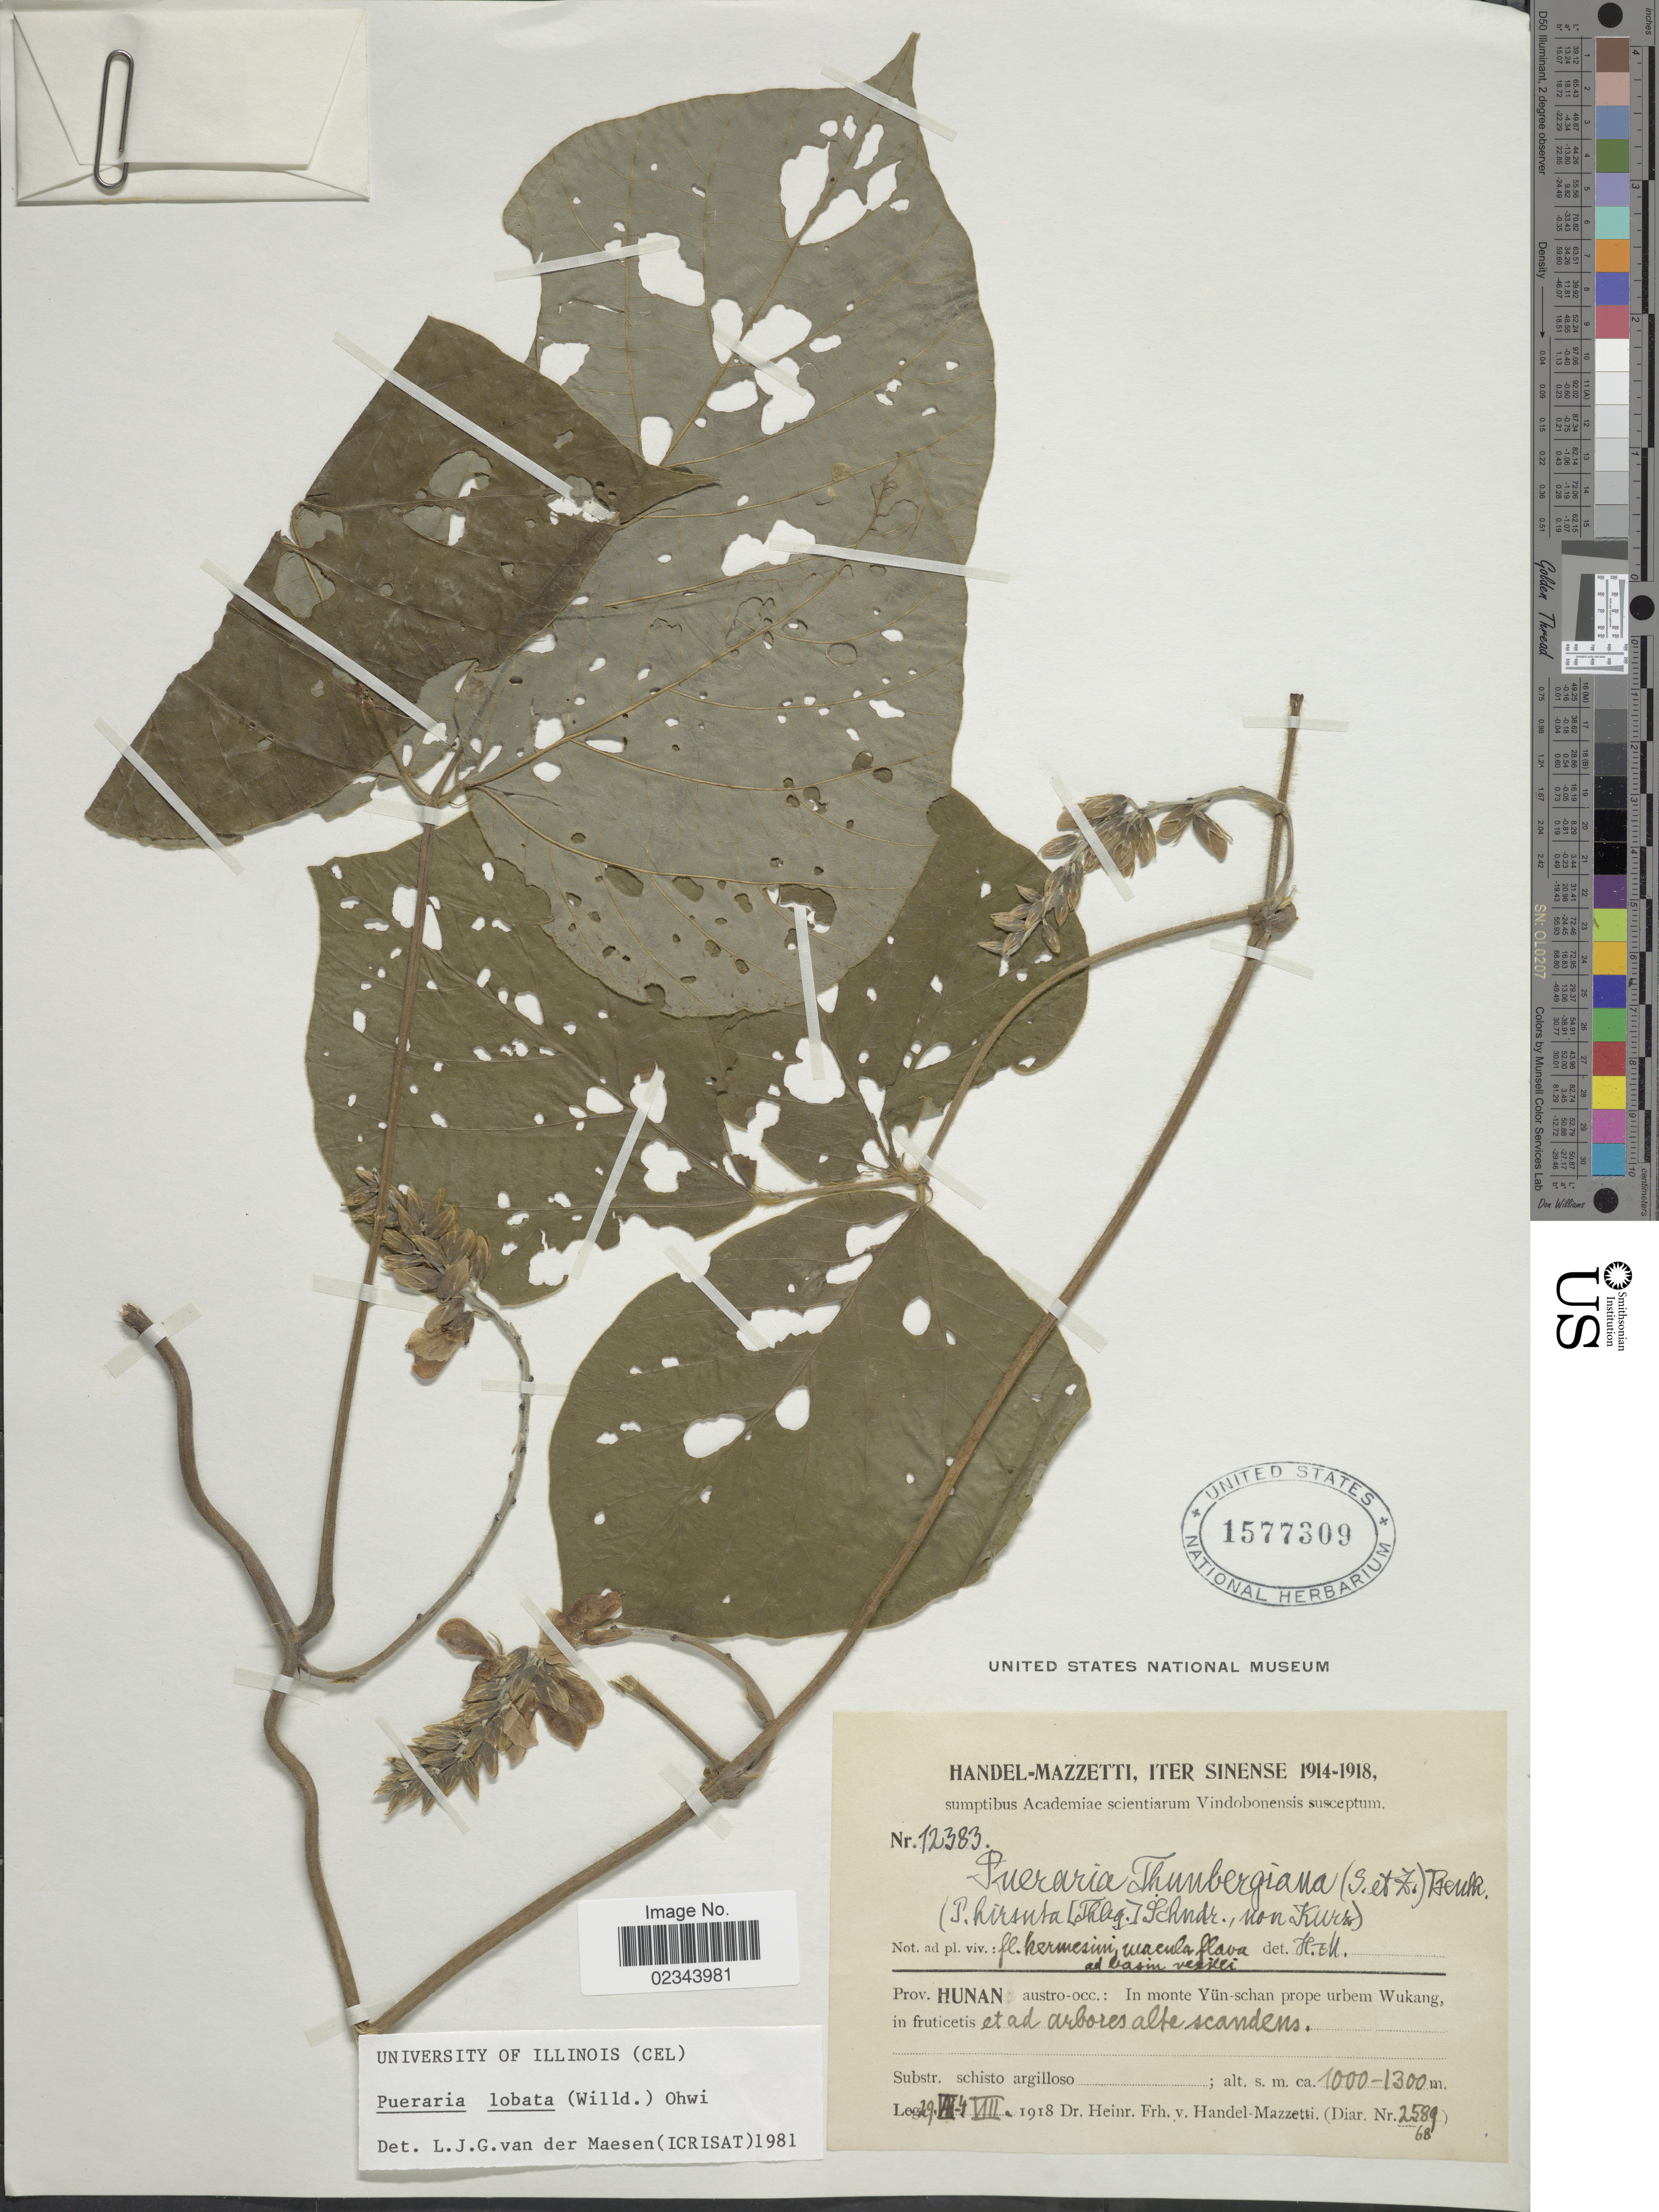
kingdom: Plantae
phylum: Tracheophyta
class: Magnoliopsida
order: Fabales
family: Fabaceae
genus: Pueraria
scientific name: Pueraria lobata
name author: (Willd.) Ohwi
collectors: H. Handel-Mazzetti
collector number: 12383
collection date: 1918-07-29/1918-08-04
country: China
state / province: Hunan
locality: Sinense. In monte Yun-schan prope urbem Wukang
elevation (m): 1000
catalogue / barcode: US 1577309